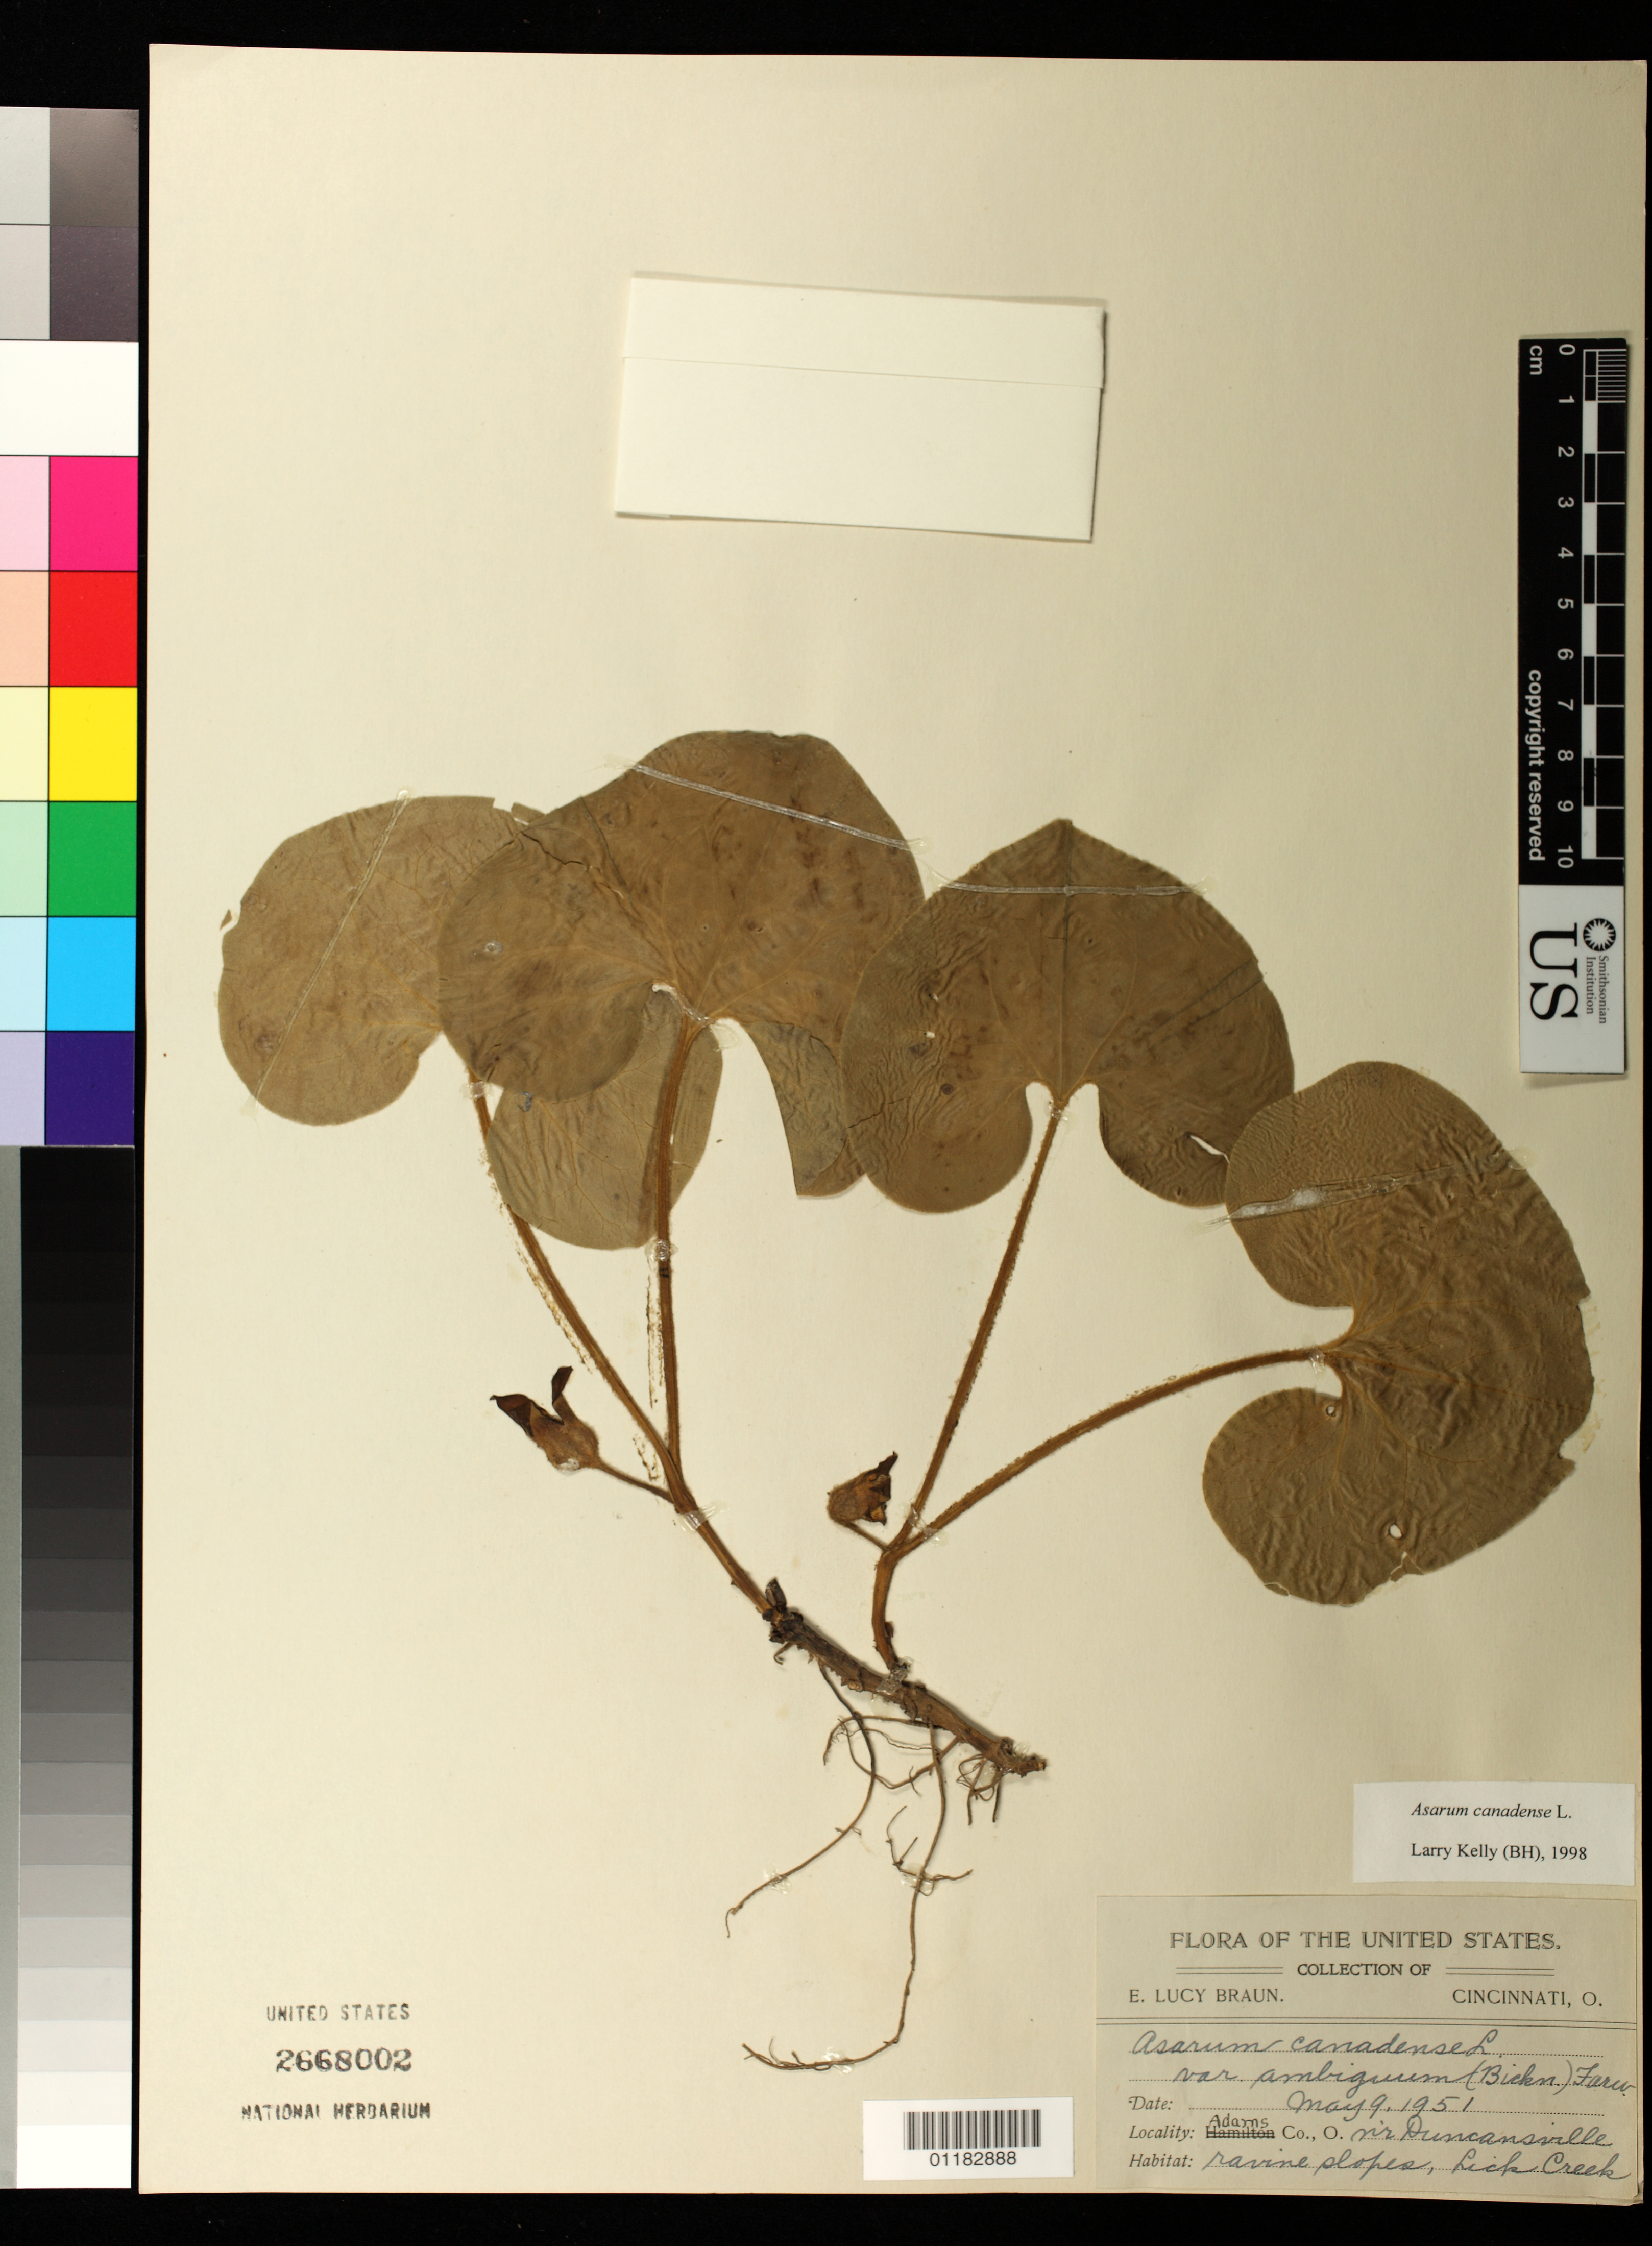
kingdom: Plantae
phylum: Tracheophyta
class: Magnoliopsida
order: Piperales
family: Aristolochiaceae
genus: Asarum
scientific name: Asarum canadense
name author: L.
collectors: E. L. Braun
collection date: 1951-05-09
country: United States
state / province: Ohio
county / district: Adams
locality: Lick Creek, near Duncansville, Adams County.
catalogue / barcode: US 2668002